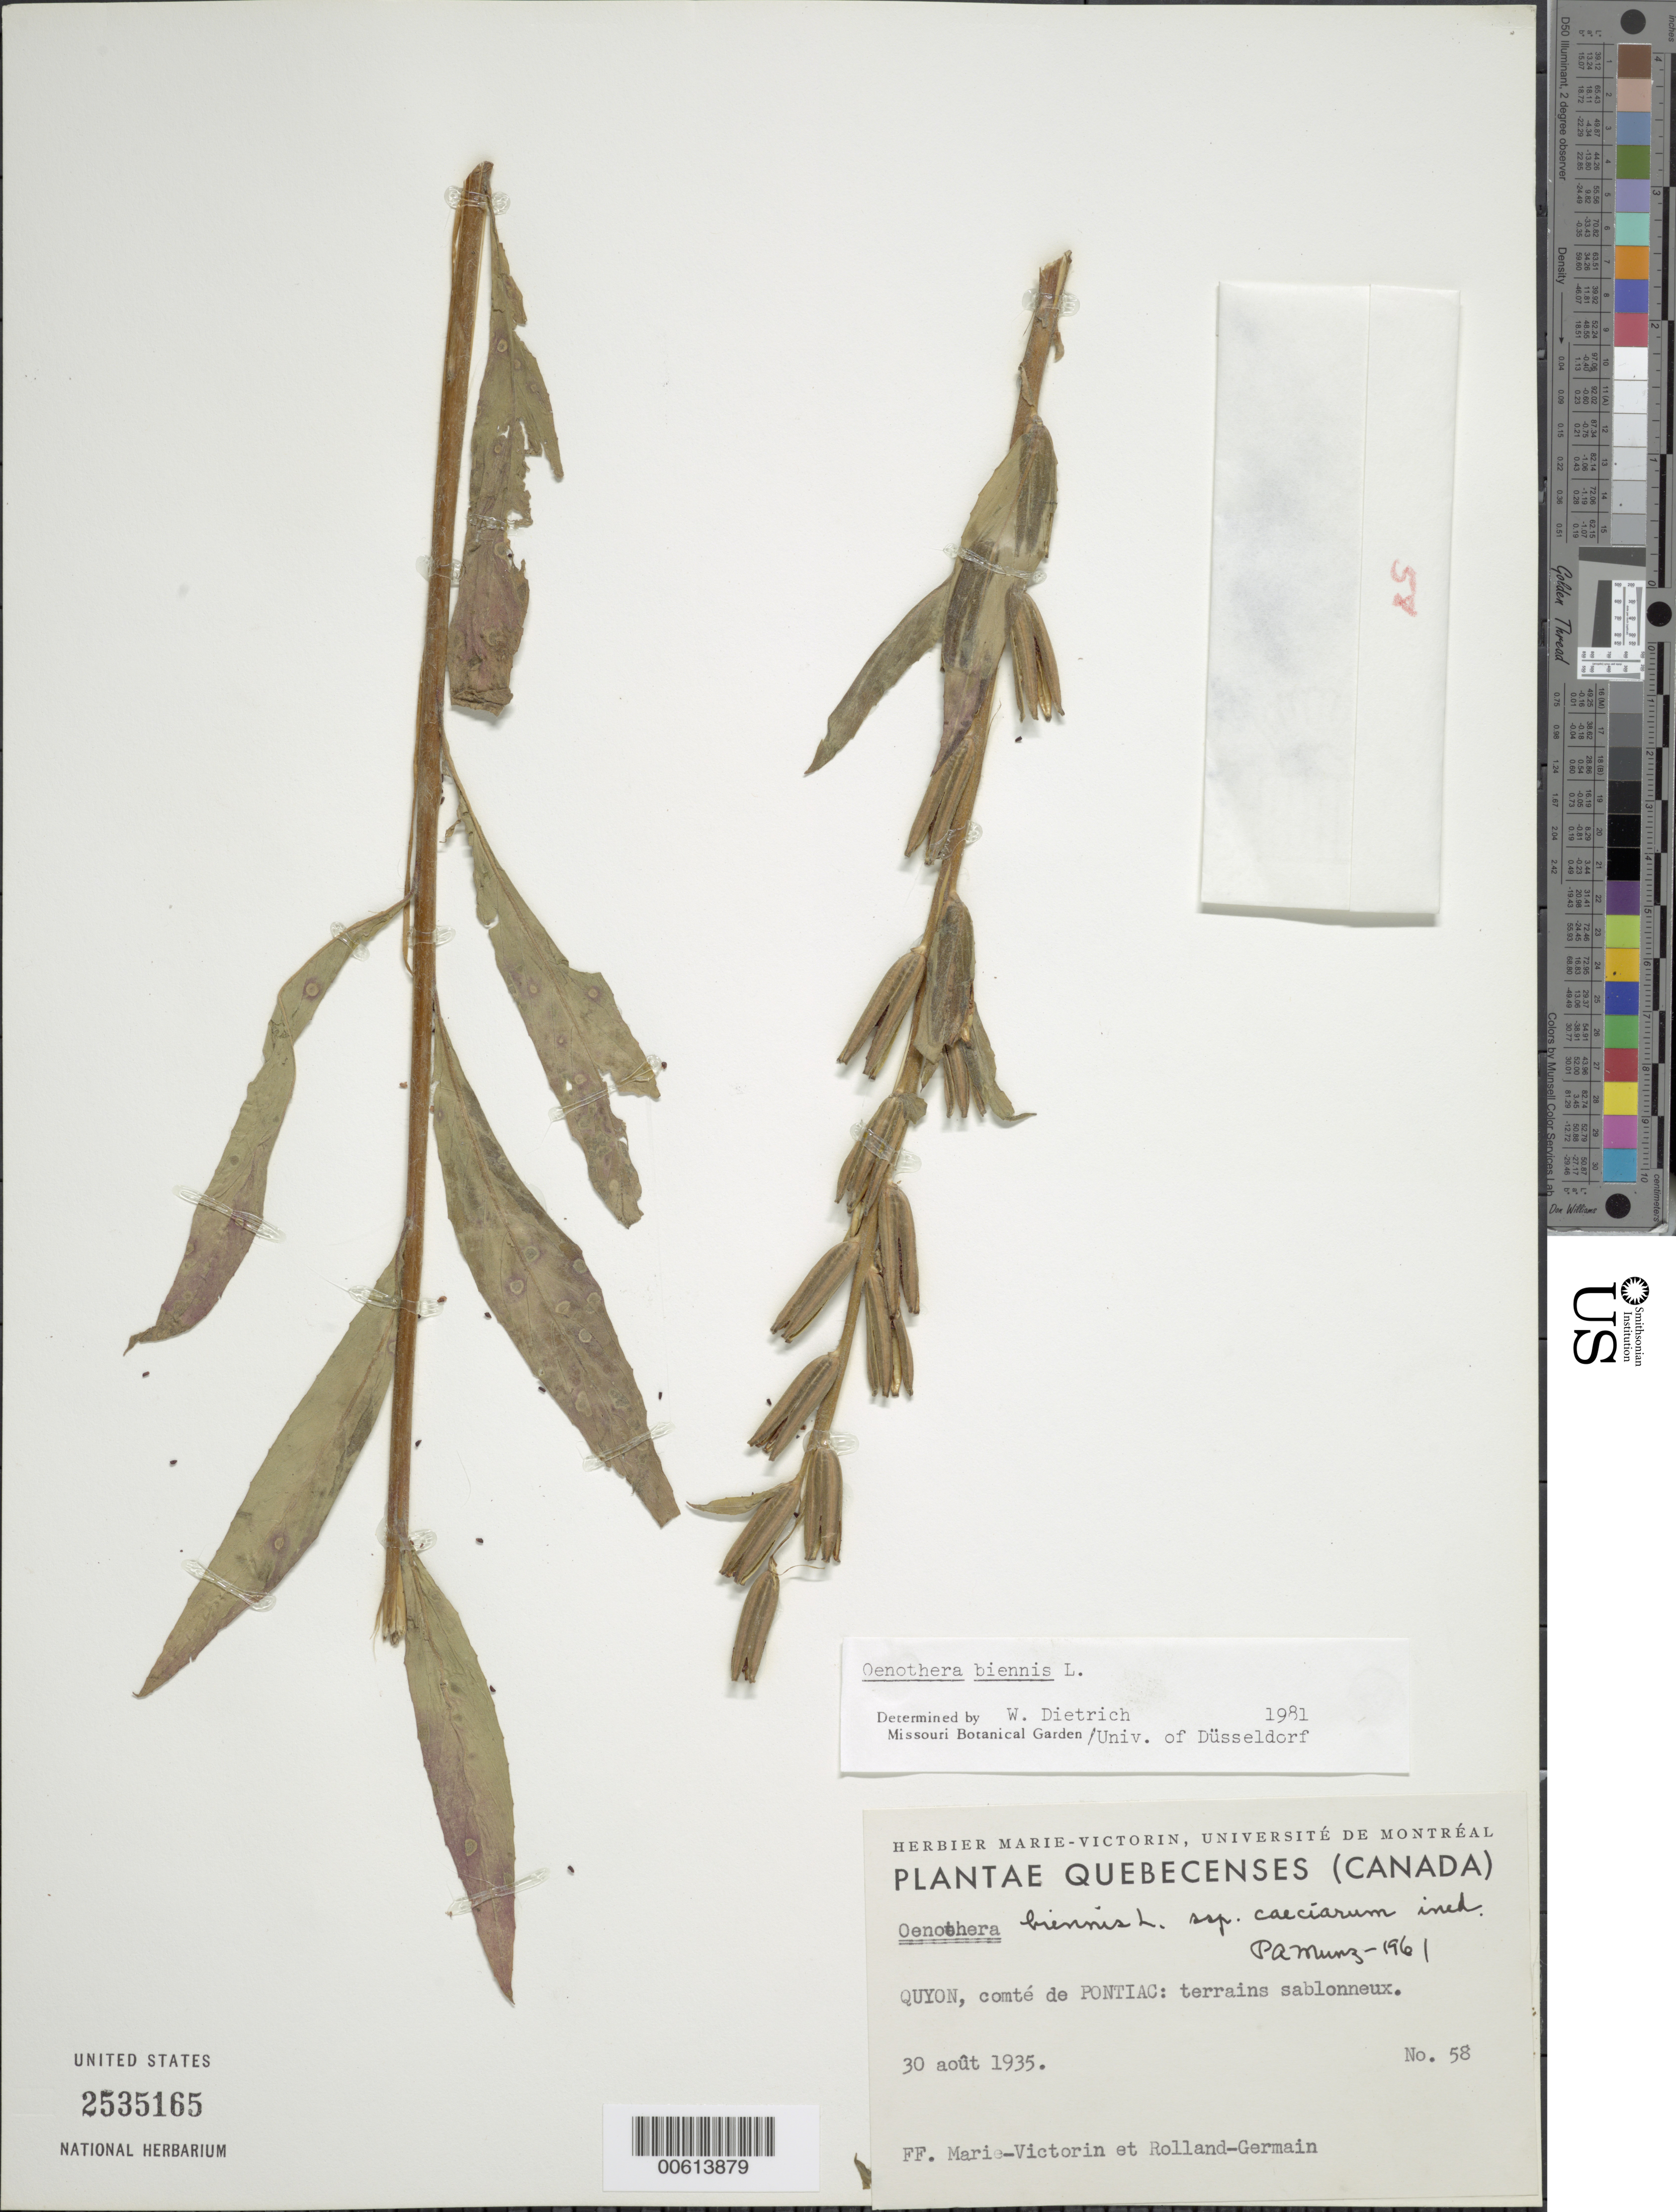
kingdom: Plantae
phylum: Tracheophyta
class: Magnoliopsida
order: Myrtales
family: Onagraceae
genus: Oenothera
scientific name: Oenothera biennis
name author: L.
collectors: Fr. Marie-Victorin & Rolland-Germain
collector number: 58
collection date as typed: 30 Aug 1935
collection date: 1935-08-30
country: Canada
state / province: Quebec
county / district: Pontiac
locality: Quyon, comte de Pontiac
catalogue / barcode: US 2535165